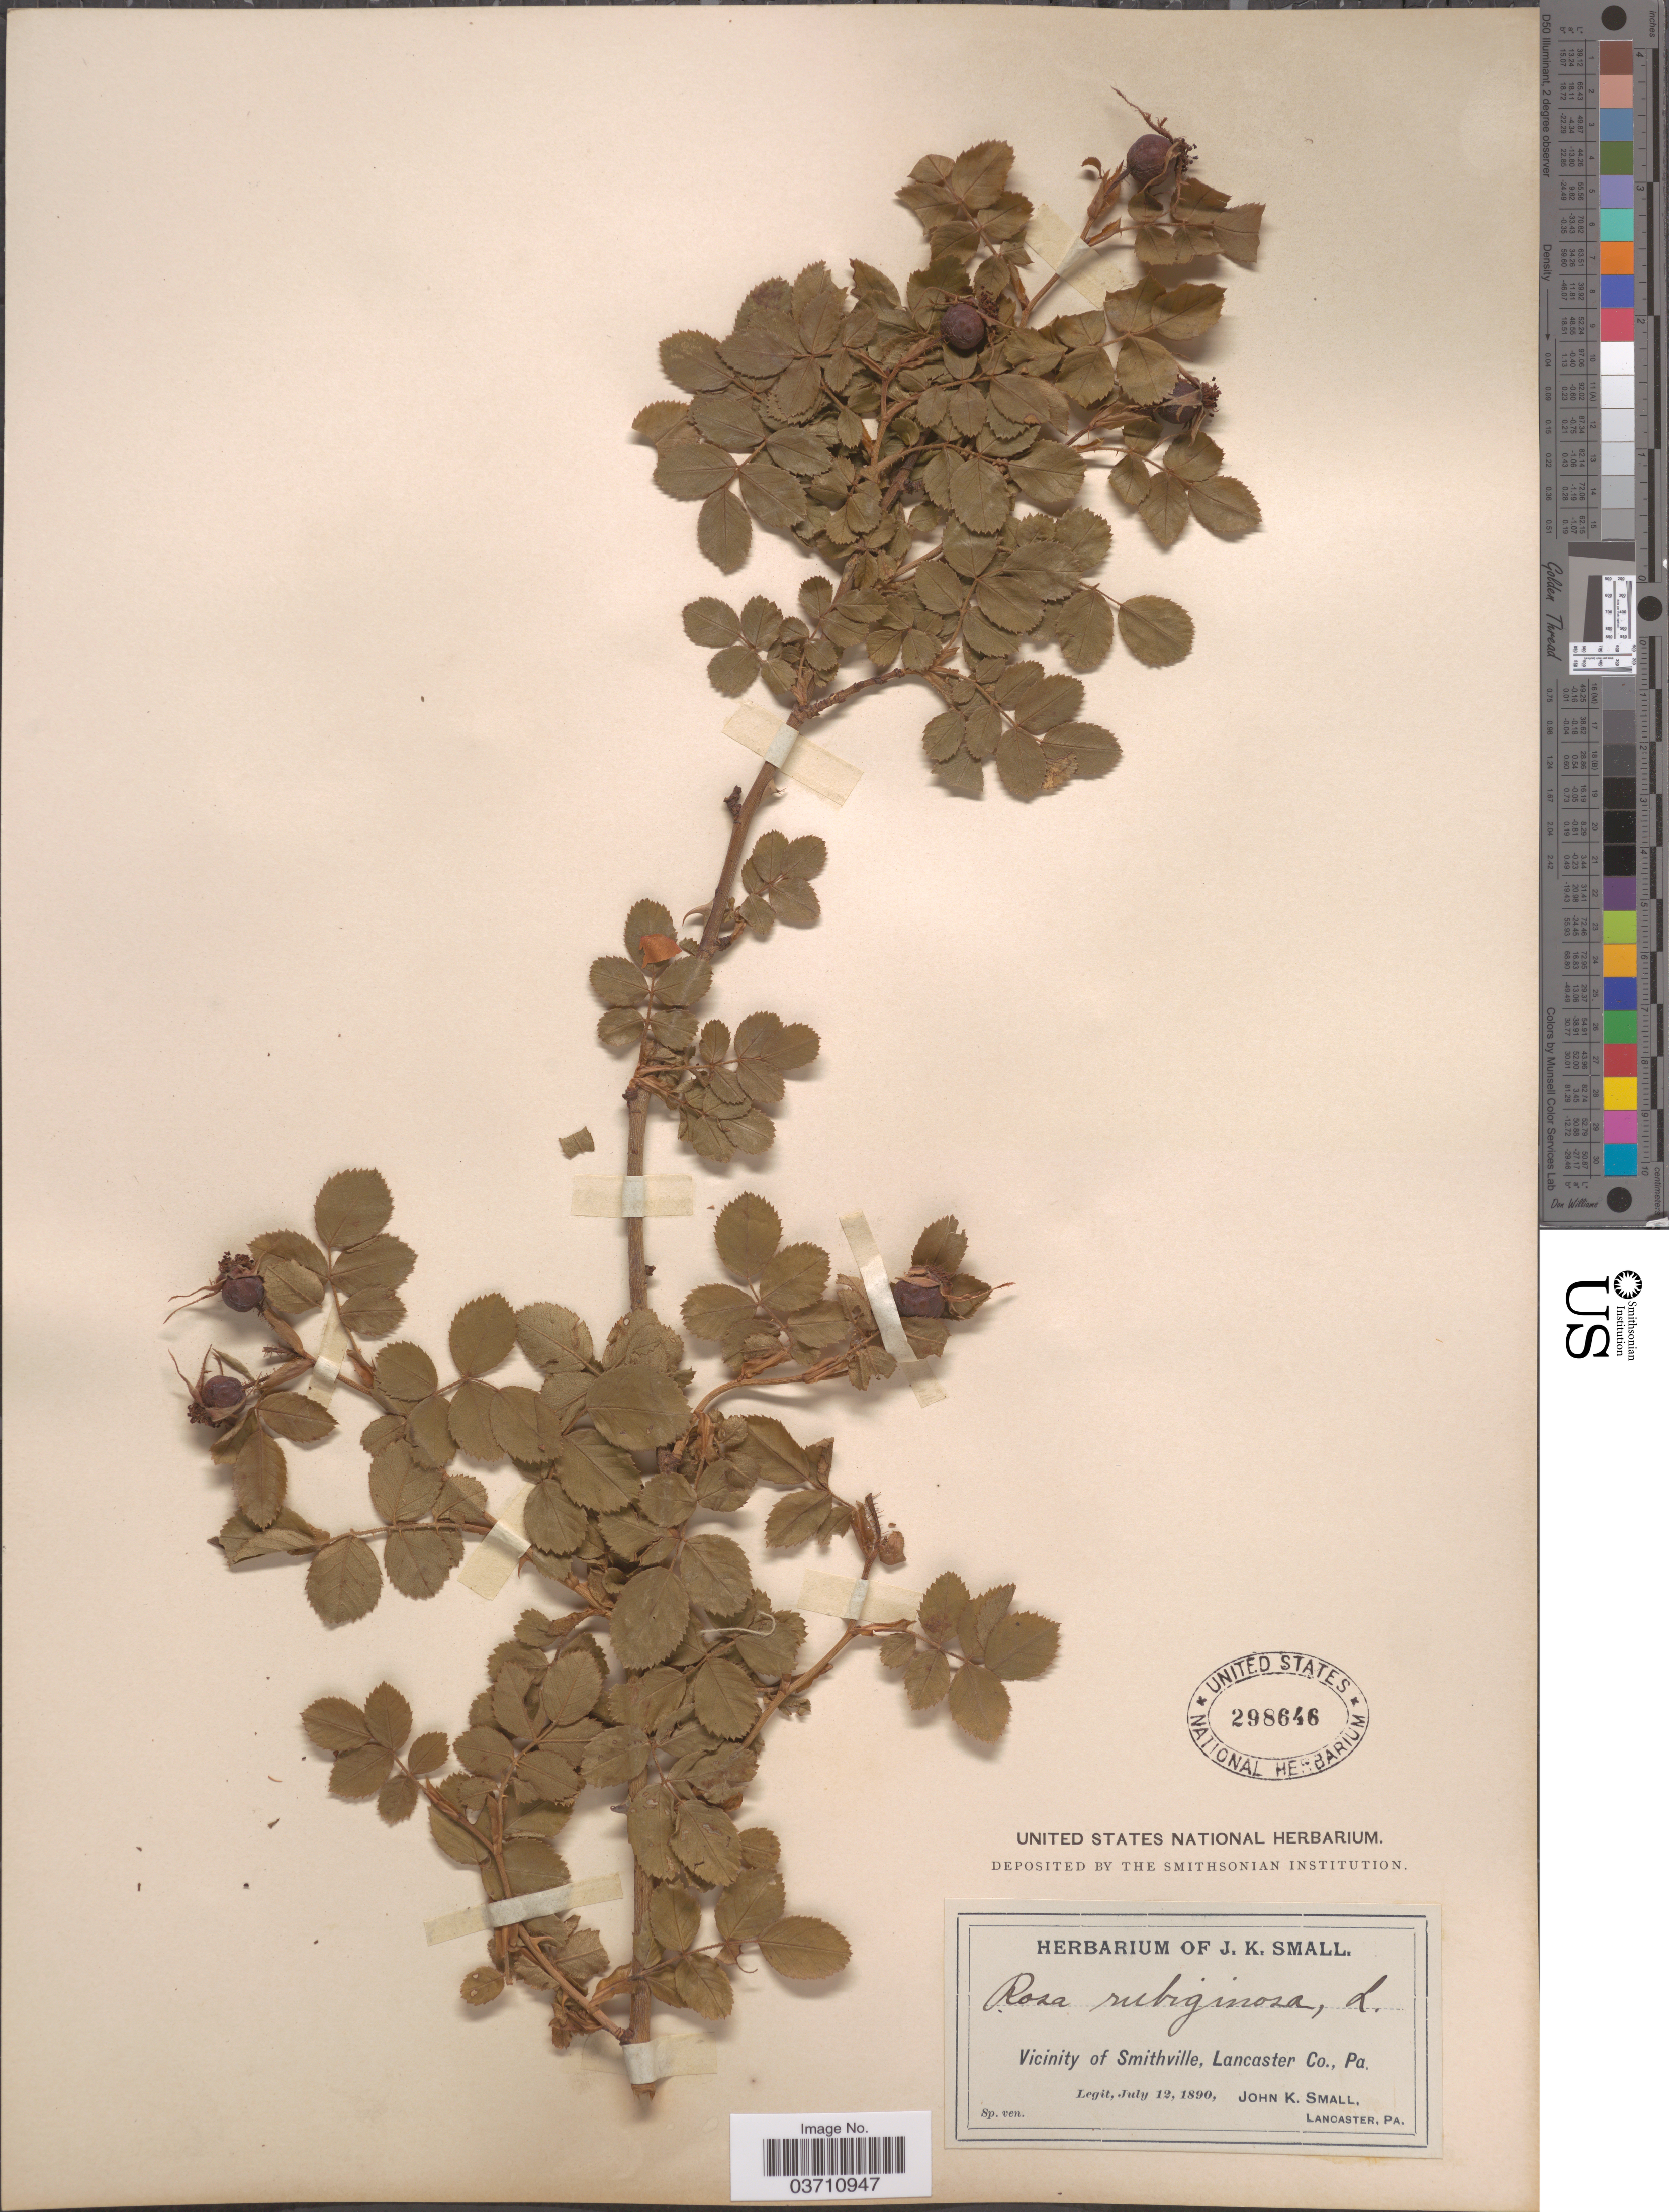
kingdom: Plantae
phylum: Tracheophyta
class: Magnoliopsida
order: Rosales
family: Rosaceae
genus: Rosa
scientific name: Rosa eglanteria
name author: L.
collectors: J. K. Small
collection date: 1890-07-12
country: United States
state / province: Pennsylvania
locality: Vicinity of Smithville, Lancaster Co.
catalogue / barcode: US 298646